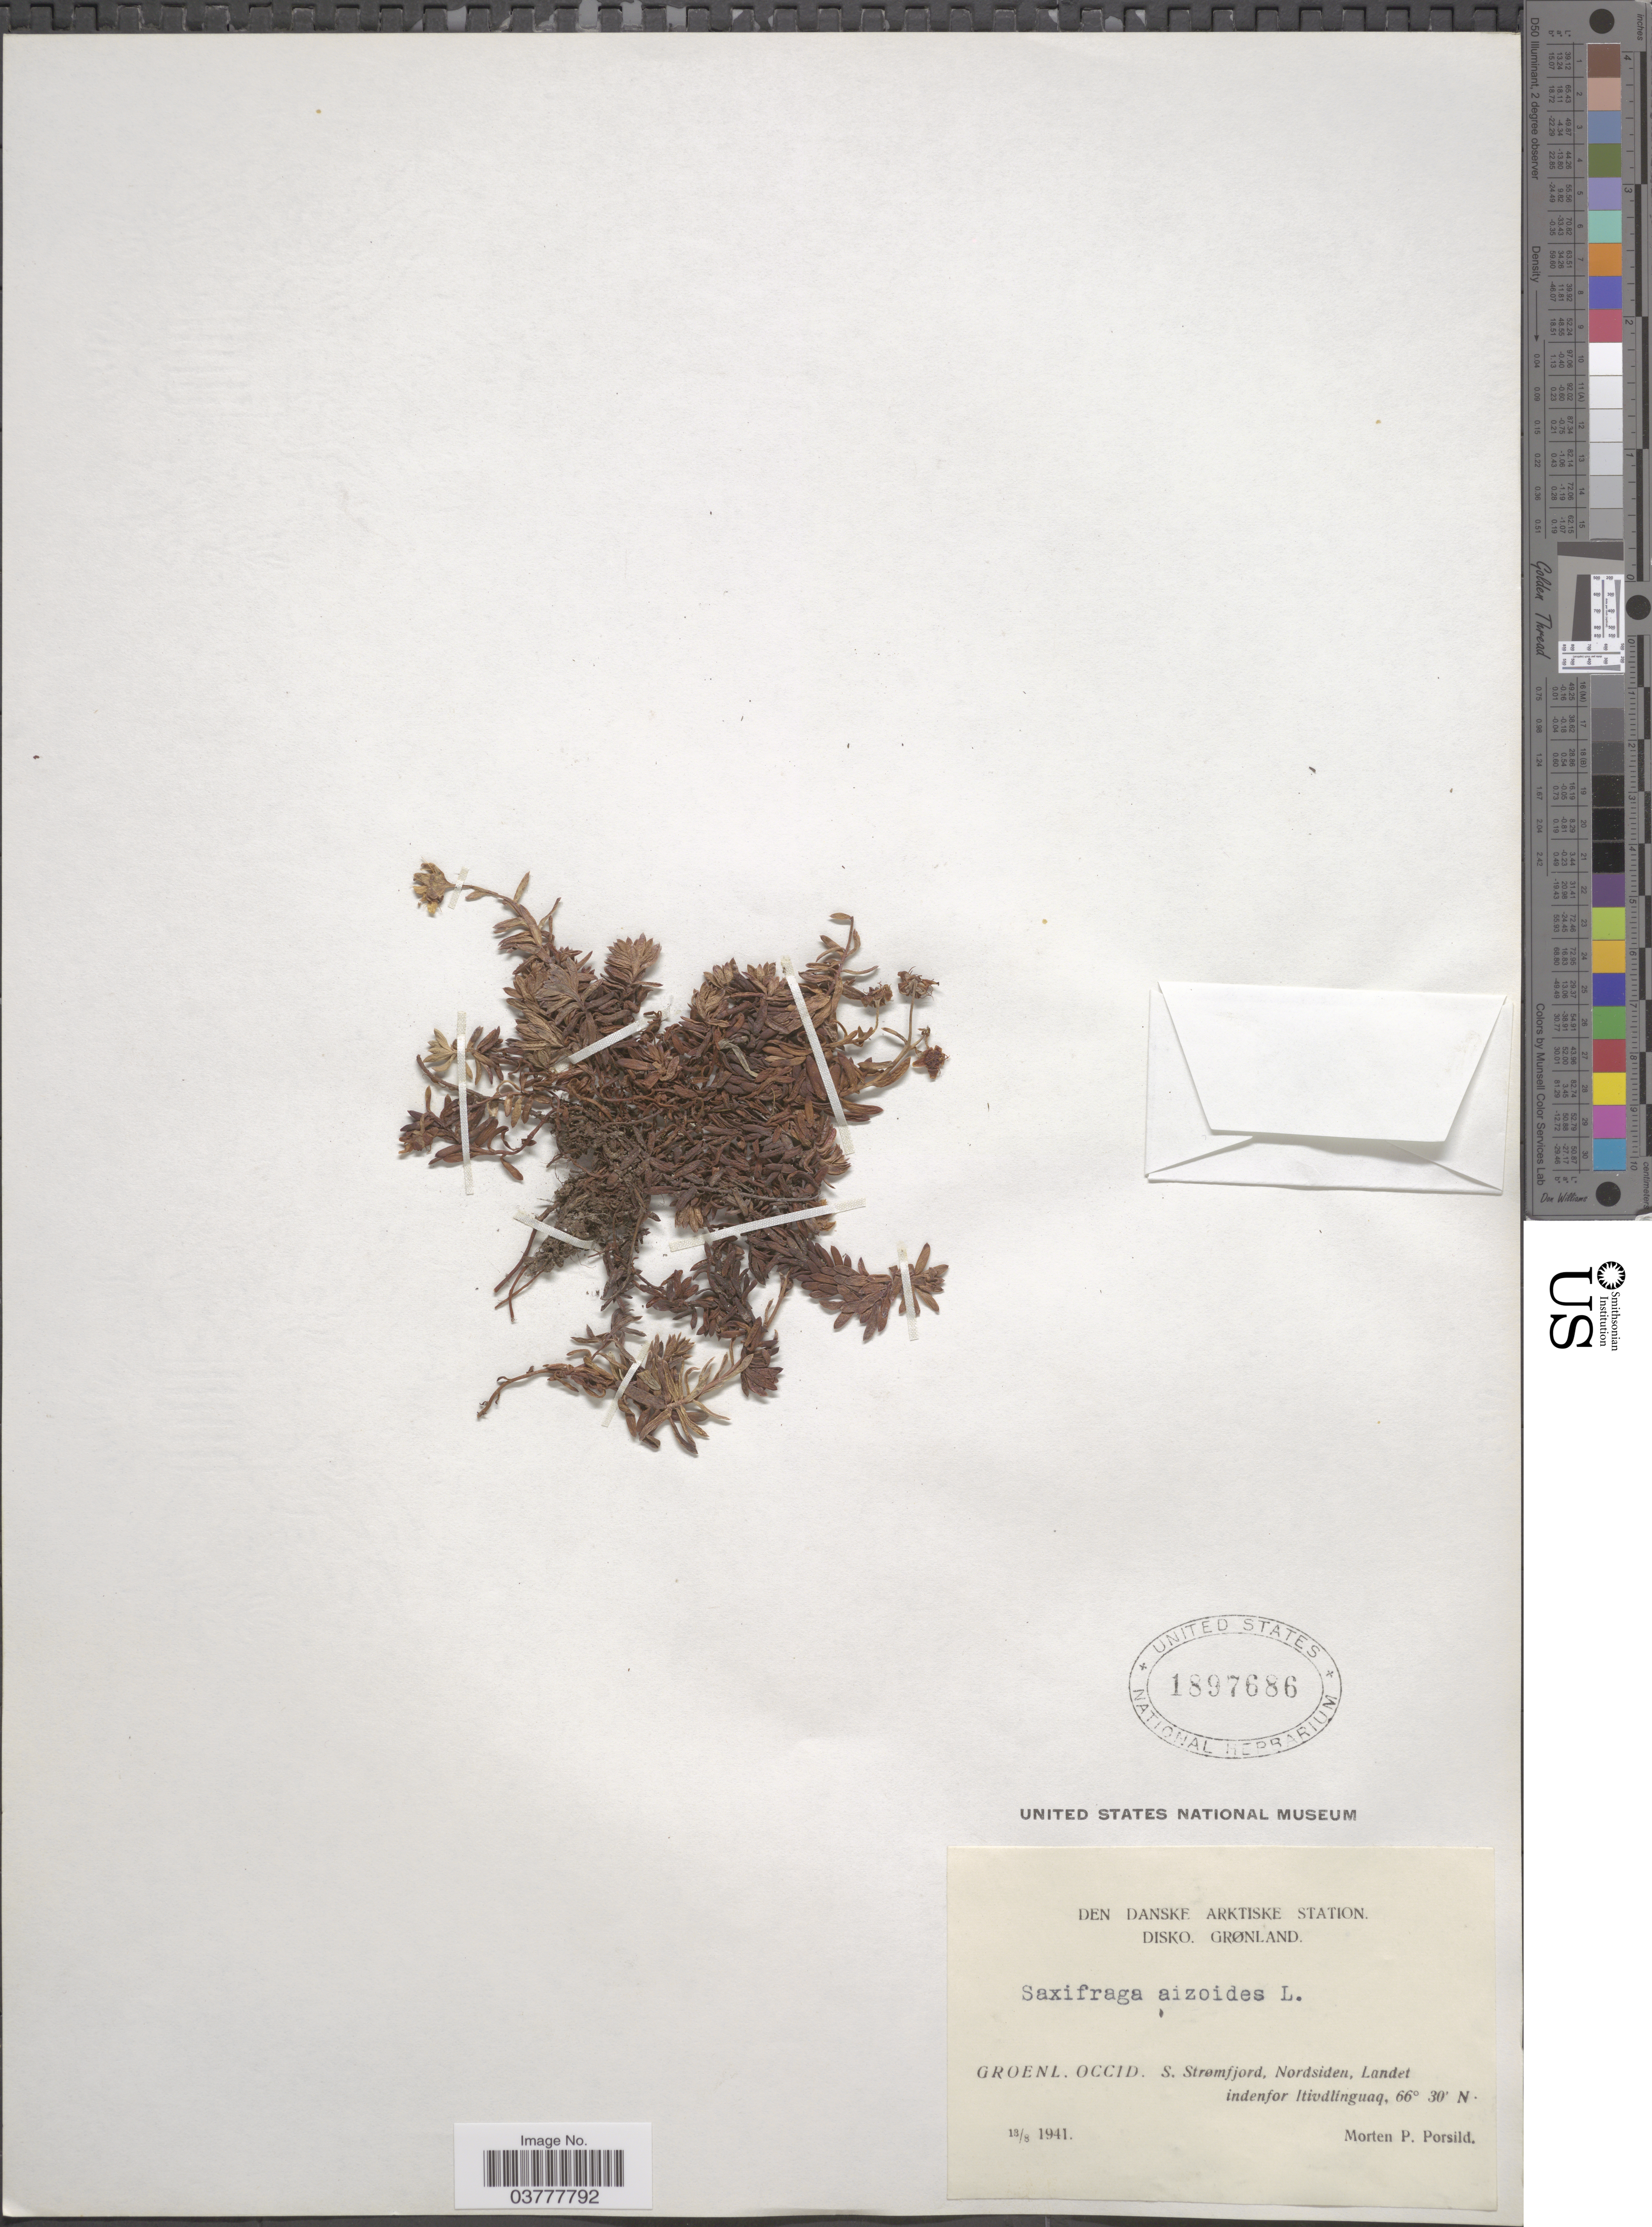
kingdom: Plantae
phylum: Tracheophyta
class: Magnoliopsida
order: Saxifragales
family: Saxifragaceae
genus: Saxifraga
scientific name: Saxifraga aizoides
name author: L.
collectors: M. P. Porsild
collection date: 1941-08-13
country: Greenland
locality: Den Danske Arktiske Station. Disko. Grønland. Groenl. Occid. S. Strømfjord, Nordsiden, Landet indenfor Itivdlinguaq.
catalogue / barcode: US 1897686